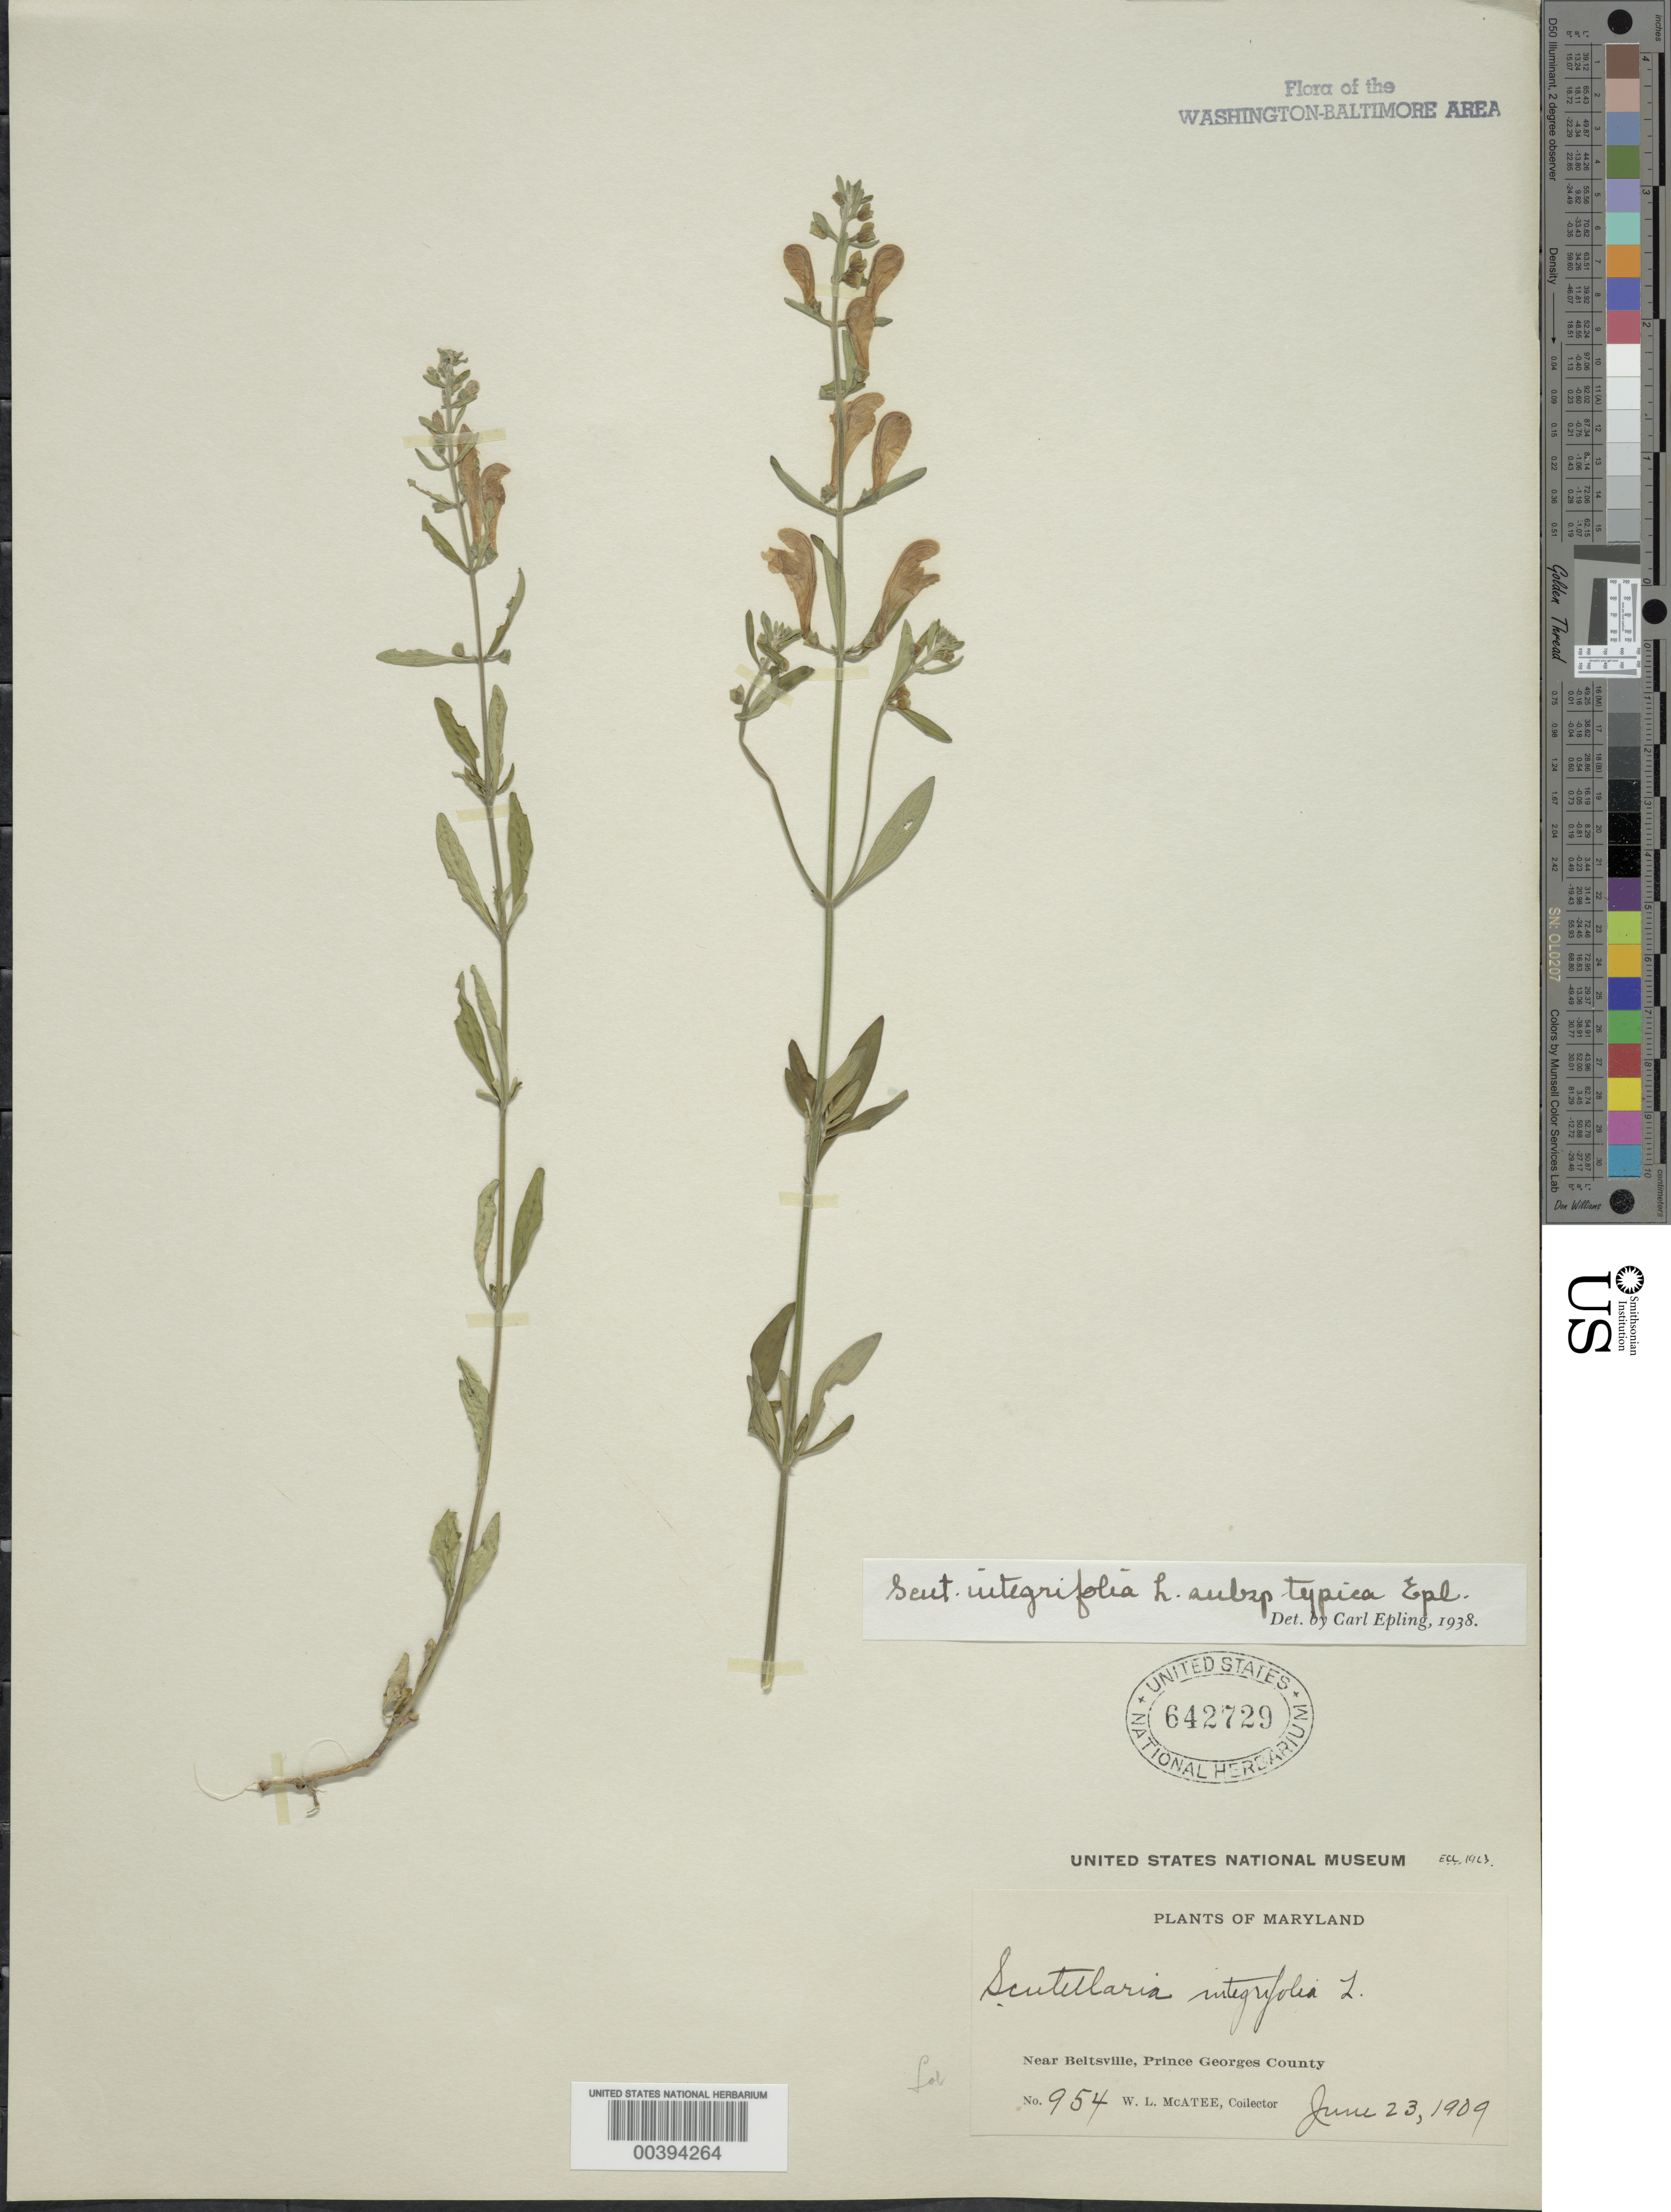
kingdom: Plantae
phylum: Tracheophyta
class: Magnoliopsida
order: Lamiales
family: Lamiaceae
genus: Scutellaria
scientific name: Scutellaria integrifolia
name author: L.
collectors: W. McAtee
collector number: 954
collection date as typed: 23 Jun 1909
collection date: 1909-06-23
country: United States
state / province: Maryland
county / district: Prince George's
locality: Near Beltsville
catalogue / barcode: US 642729